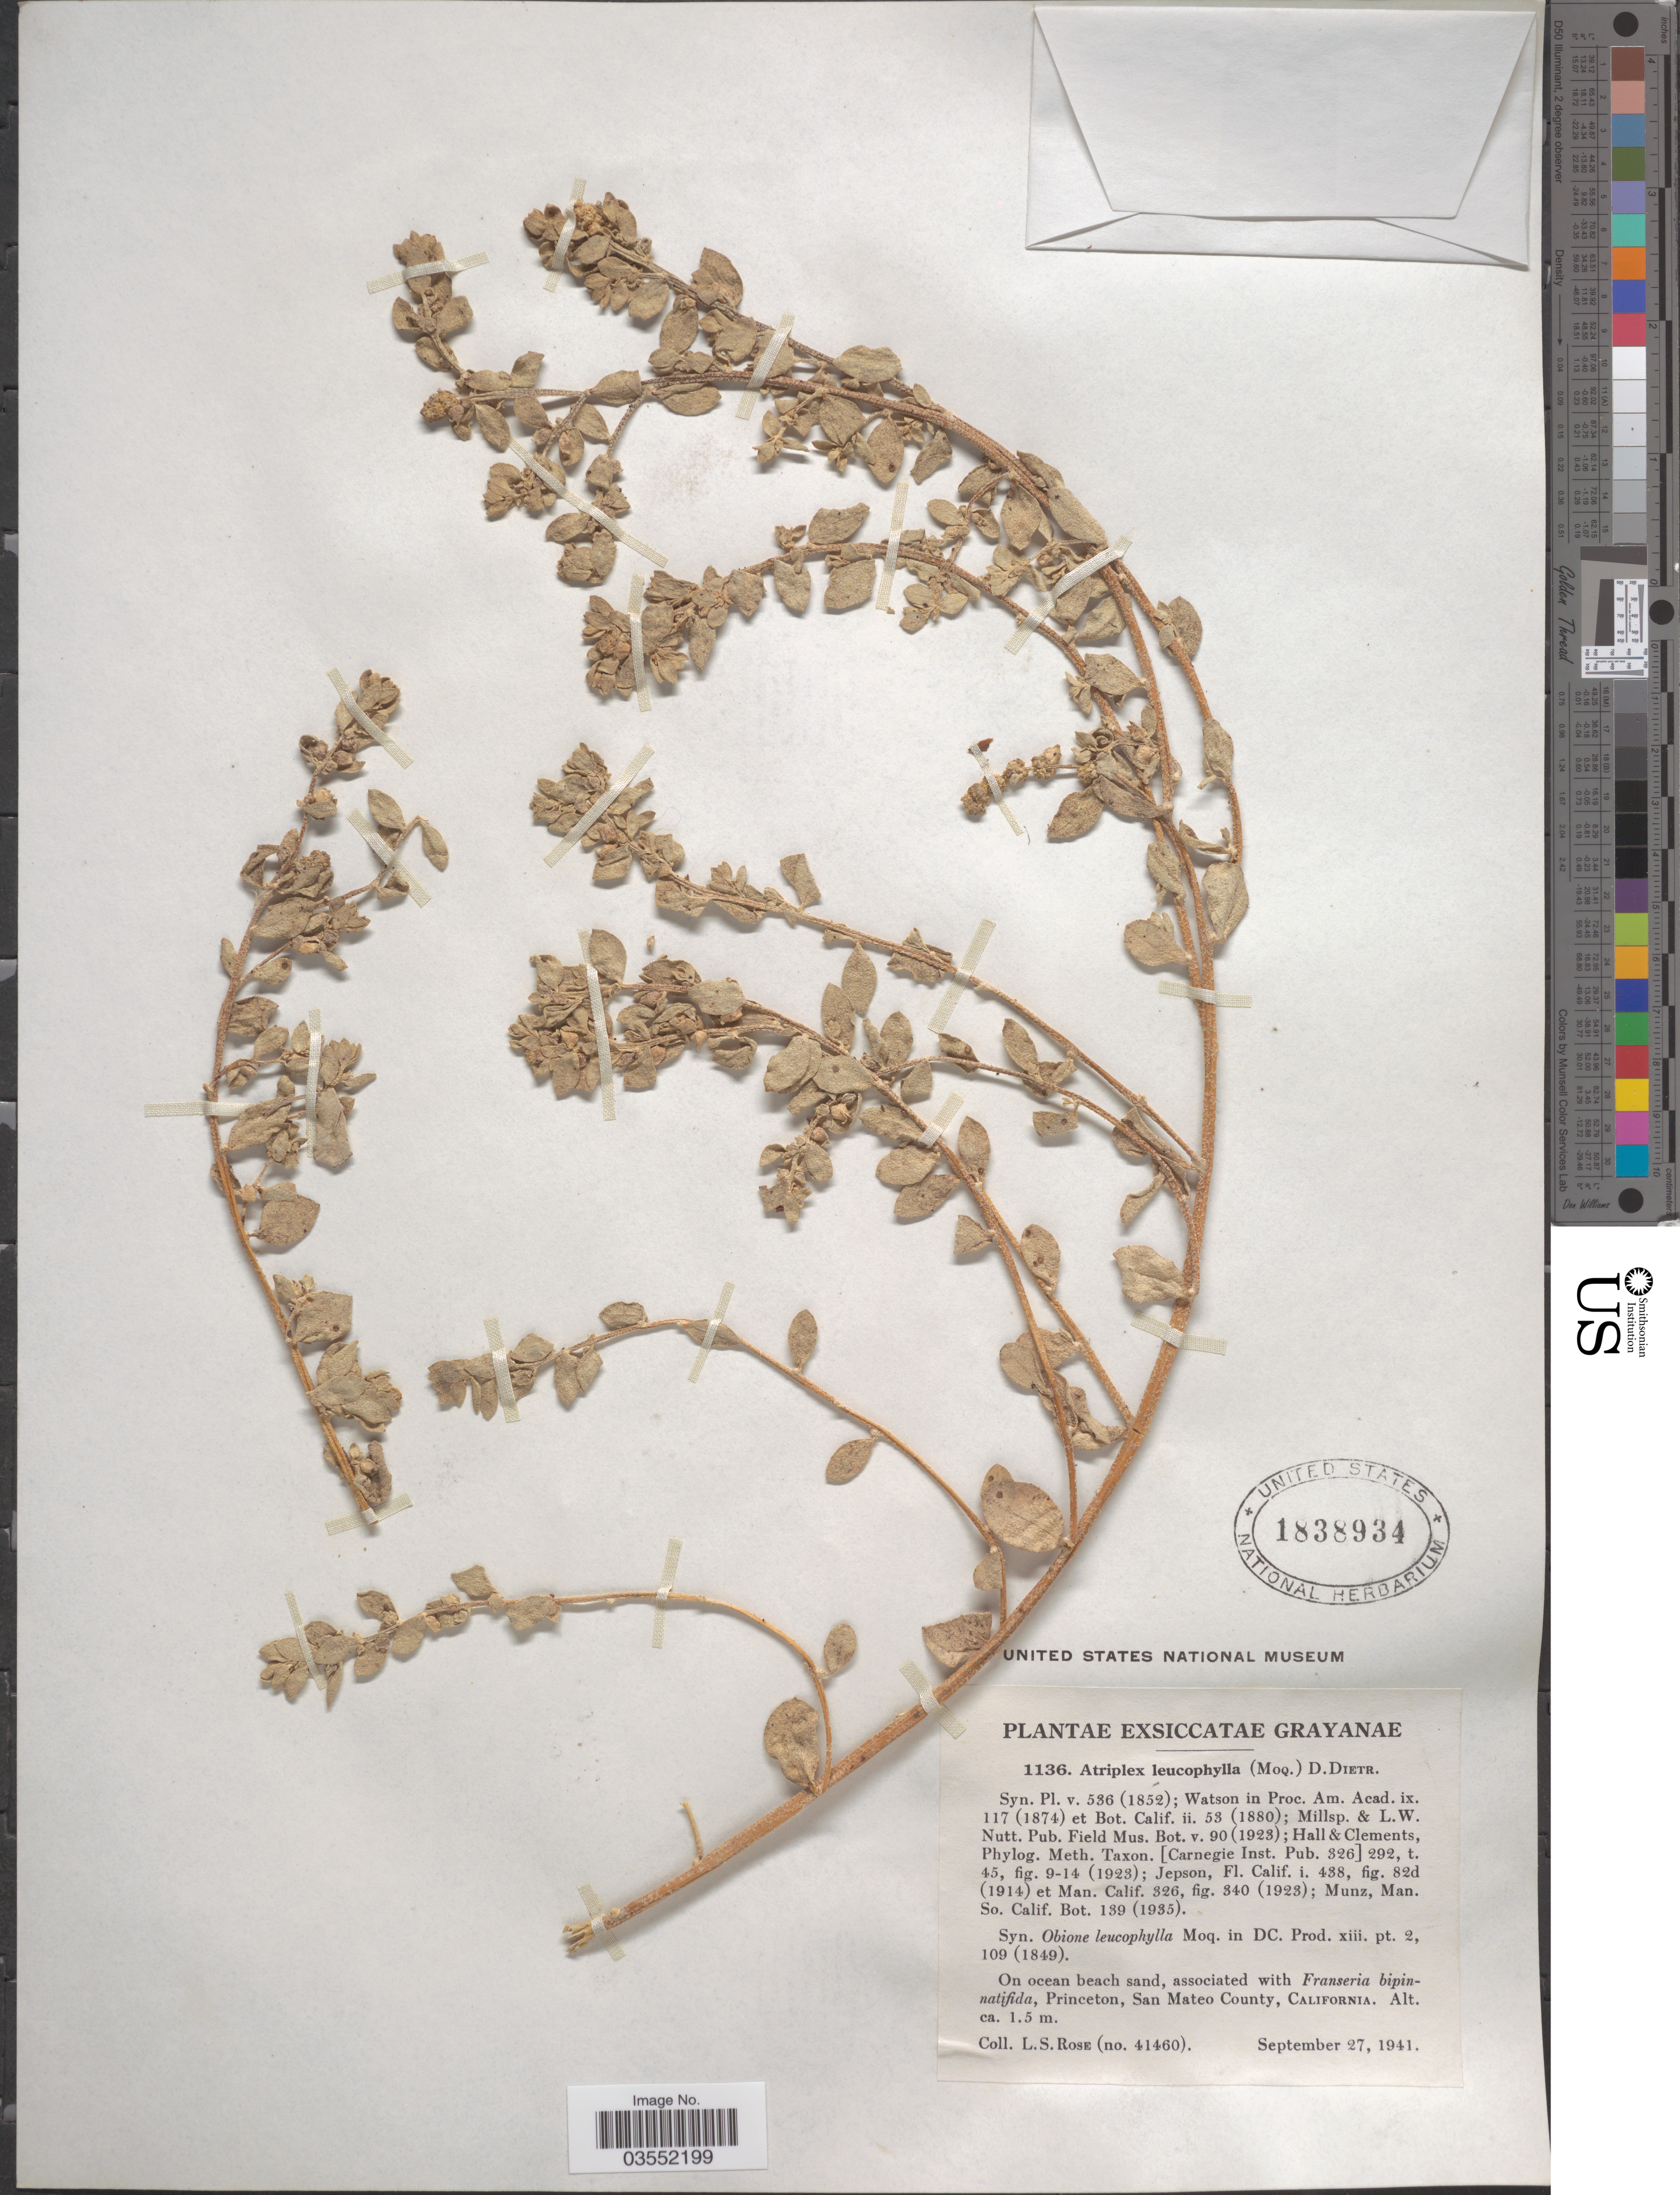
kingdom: Plantae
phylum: Tracheophyta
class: Magnoliopsida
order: Caryophyllales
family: Amaranthaceae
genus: Atriplex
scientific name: Atriplex leucophylla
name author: (Moq.) D. Dietr.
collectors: L. S. Rose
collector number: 41460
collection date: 1941-09-27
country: United States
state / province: California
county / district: San Mateo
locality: Grayanae. [unsure placement] On ocean beach sand, Princeton, San Mateo County.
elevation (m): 1.5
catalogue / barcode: US 1838934